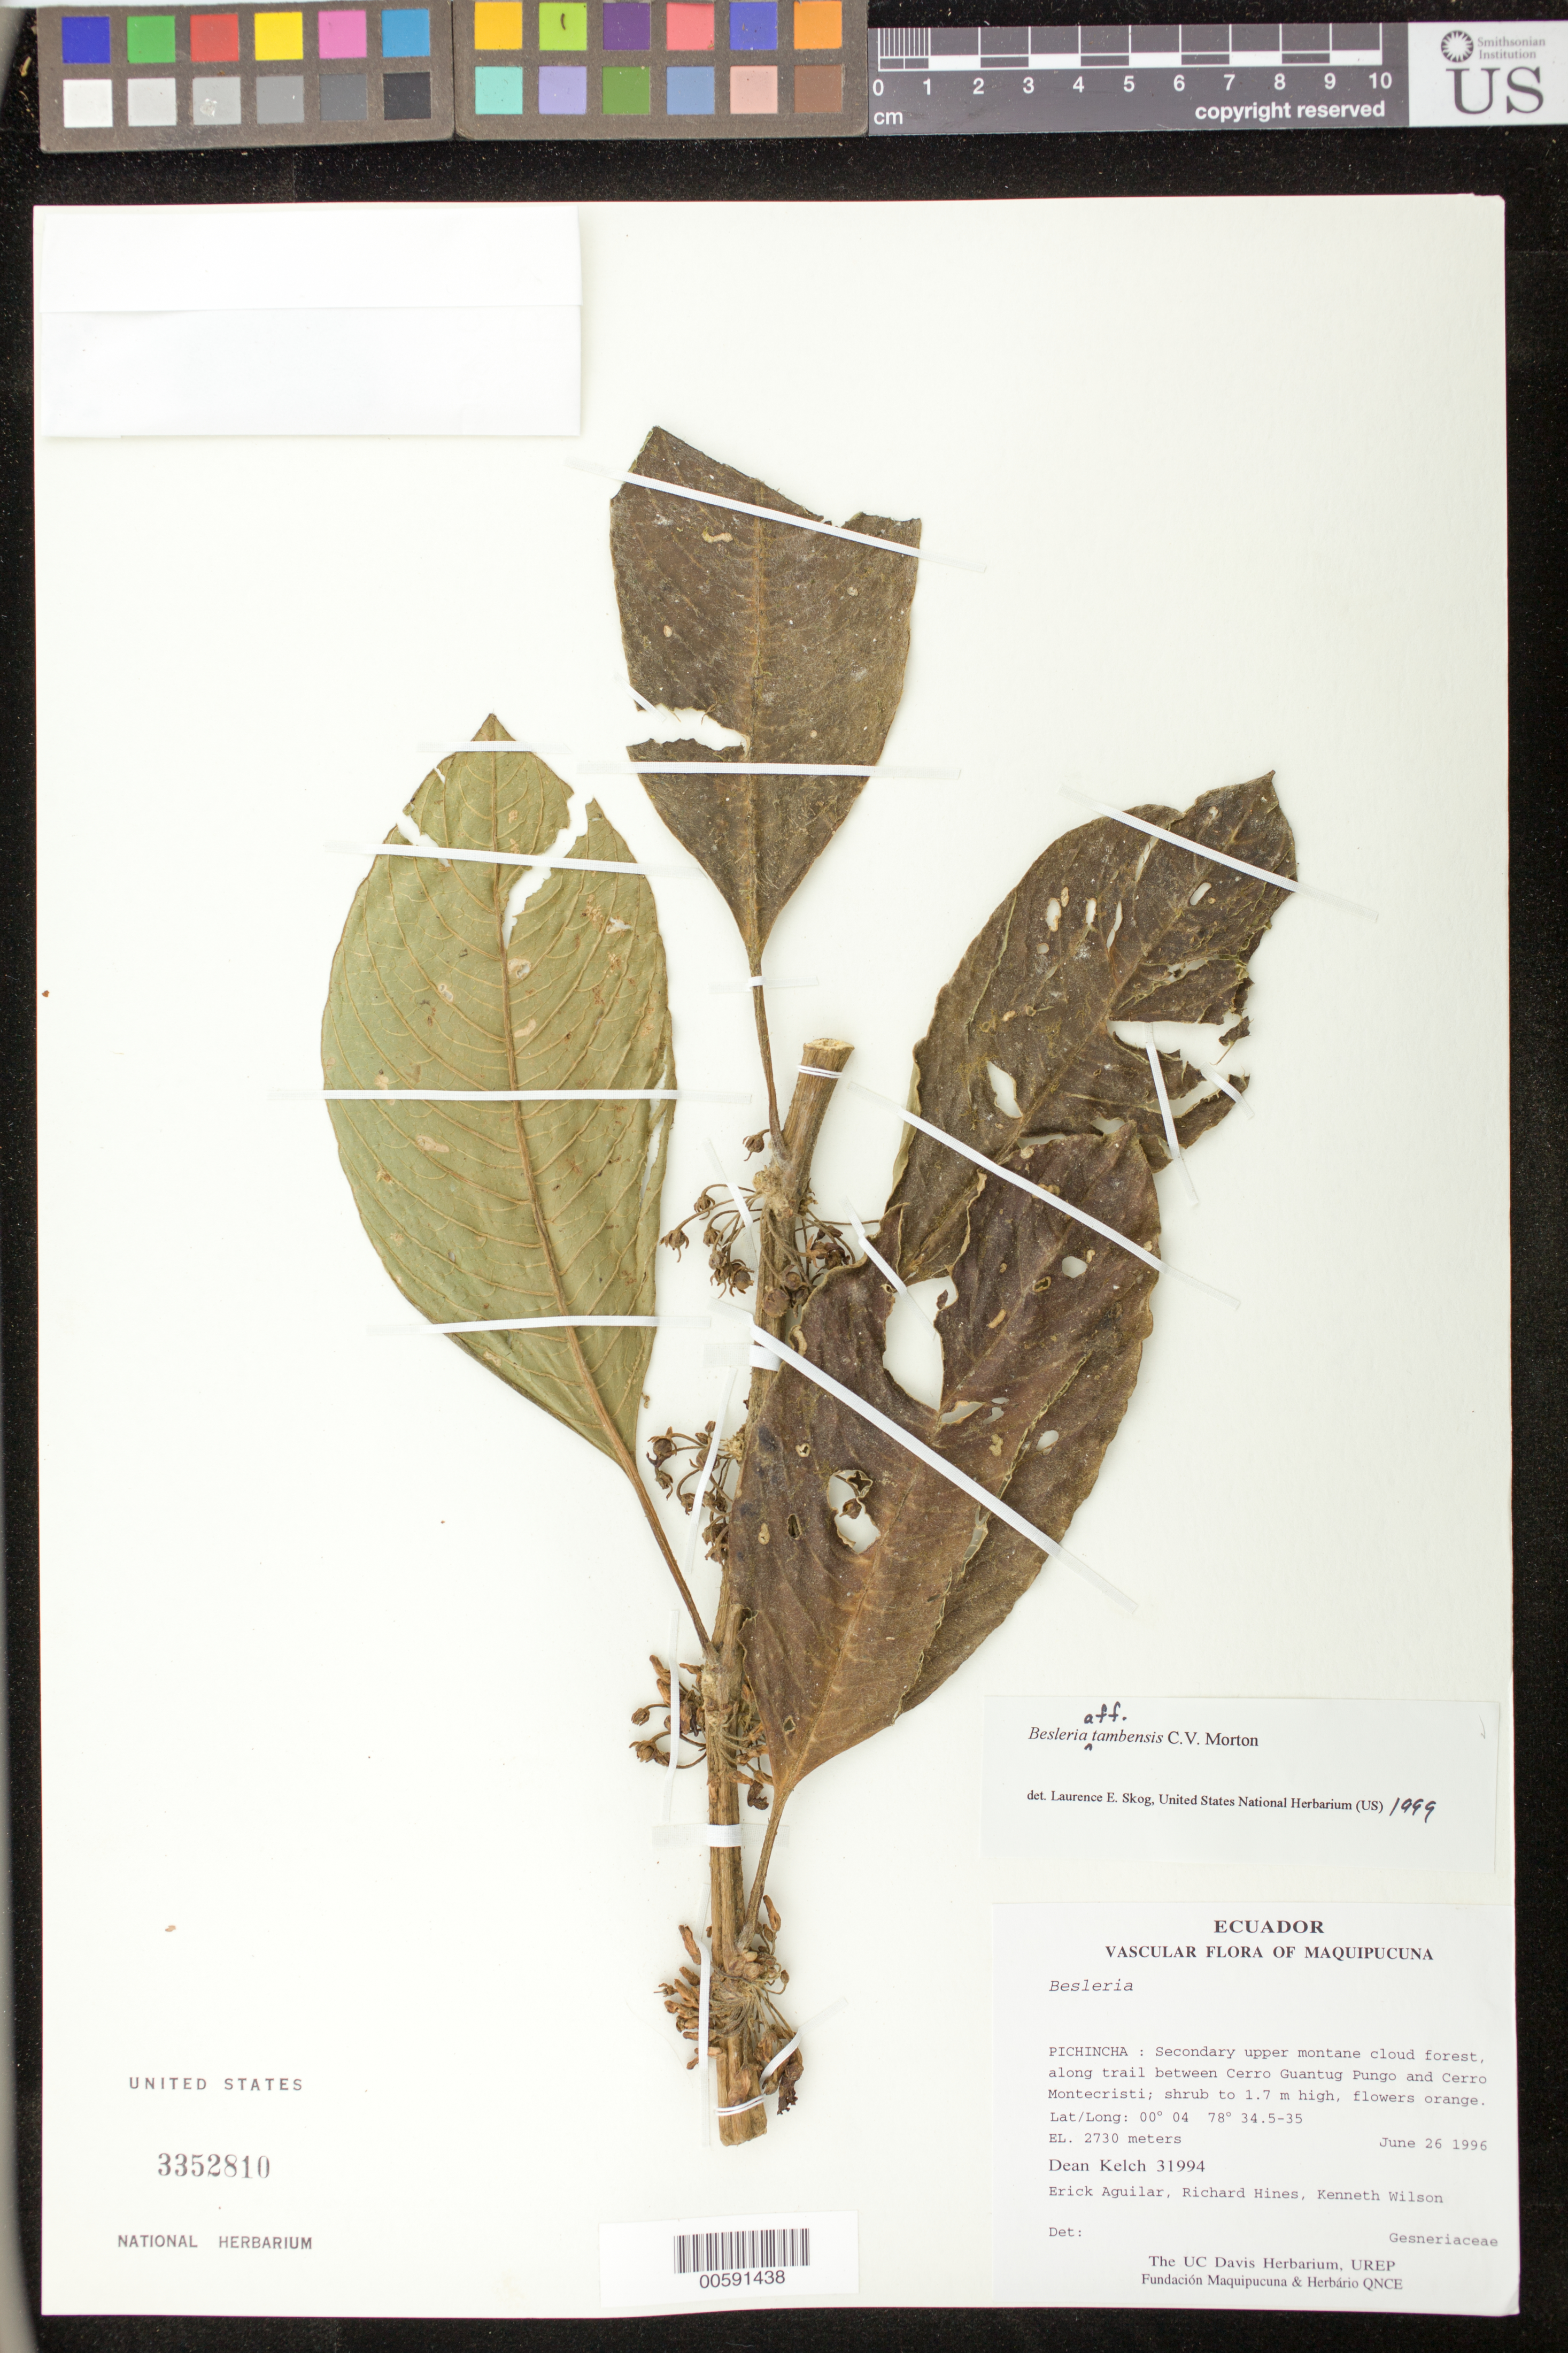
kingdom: Plantae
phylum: Tracheophyta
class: Magnoliopsida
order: Lamiales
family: Gesneriaceae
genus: Besleria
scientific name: Besleria tambensis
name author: C.V. Morton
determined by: Skog, Laurence E.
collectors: D. Kelch, E. Aguilar, R. Hines & K. Wilson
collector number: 31994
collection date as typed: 26 Jun 1996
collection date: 1996-06-26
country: Ecuador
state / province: Pichincha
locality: Along trail between Cerro Guantug Pungo and Cerro Montecristi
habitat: Secondary upper montane cloud forest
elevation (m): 2730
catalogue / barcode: US 3352810